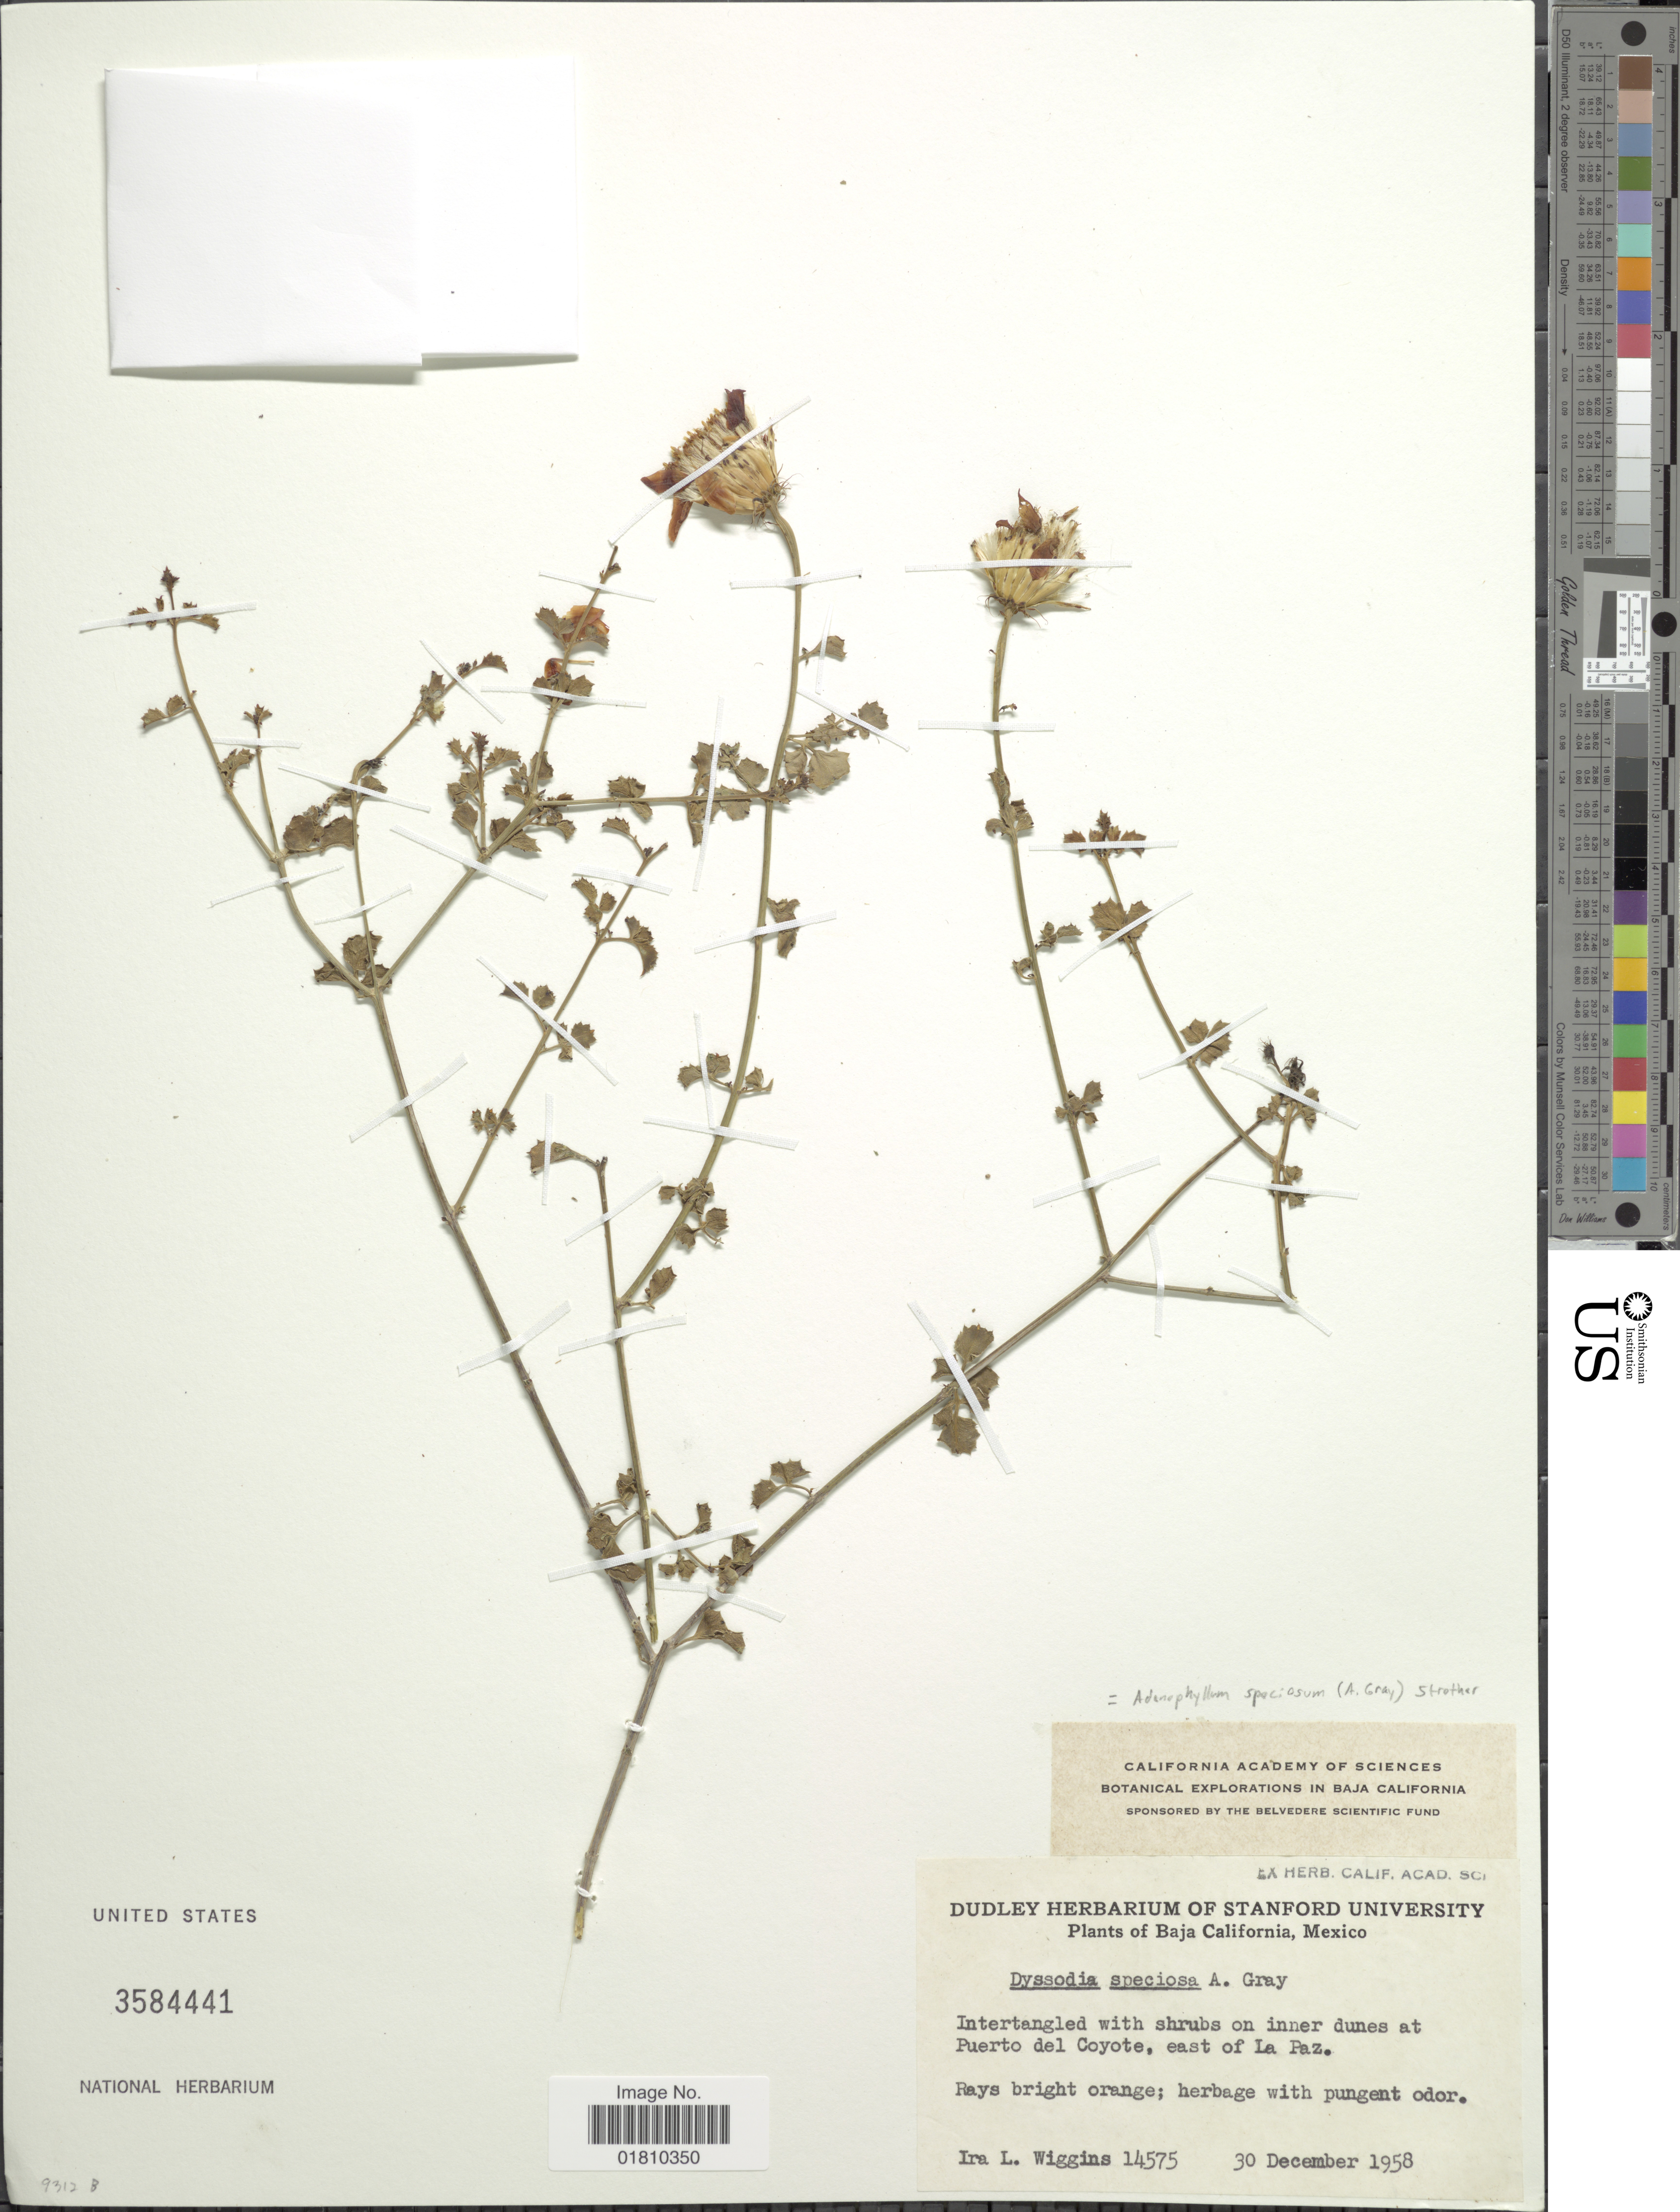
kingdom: Plantae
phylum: Tracheophyta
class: Magnoliopsida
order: Asterales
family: Asteraceae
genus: Adenophyllum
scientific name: Adenophyllum speciosum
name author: (A. Gray) Strother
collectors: I. L. Wiggins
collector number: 14575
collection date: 1958-12-30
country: Mexico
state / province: Baja California Sur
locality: Intertangled with shrubs on inner dunes at Puerta del Coyote, east of La Paz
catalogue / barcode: US 3584441